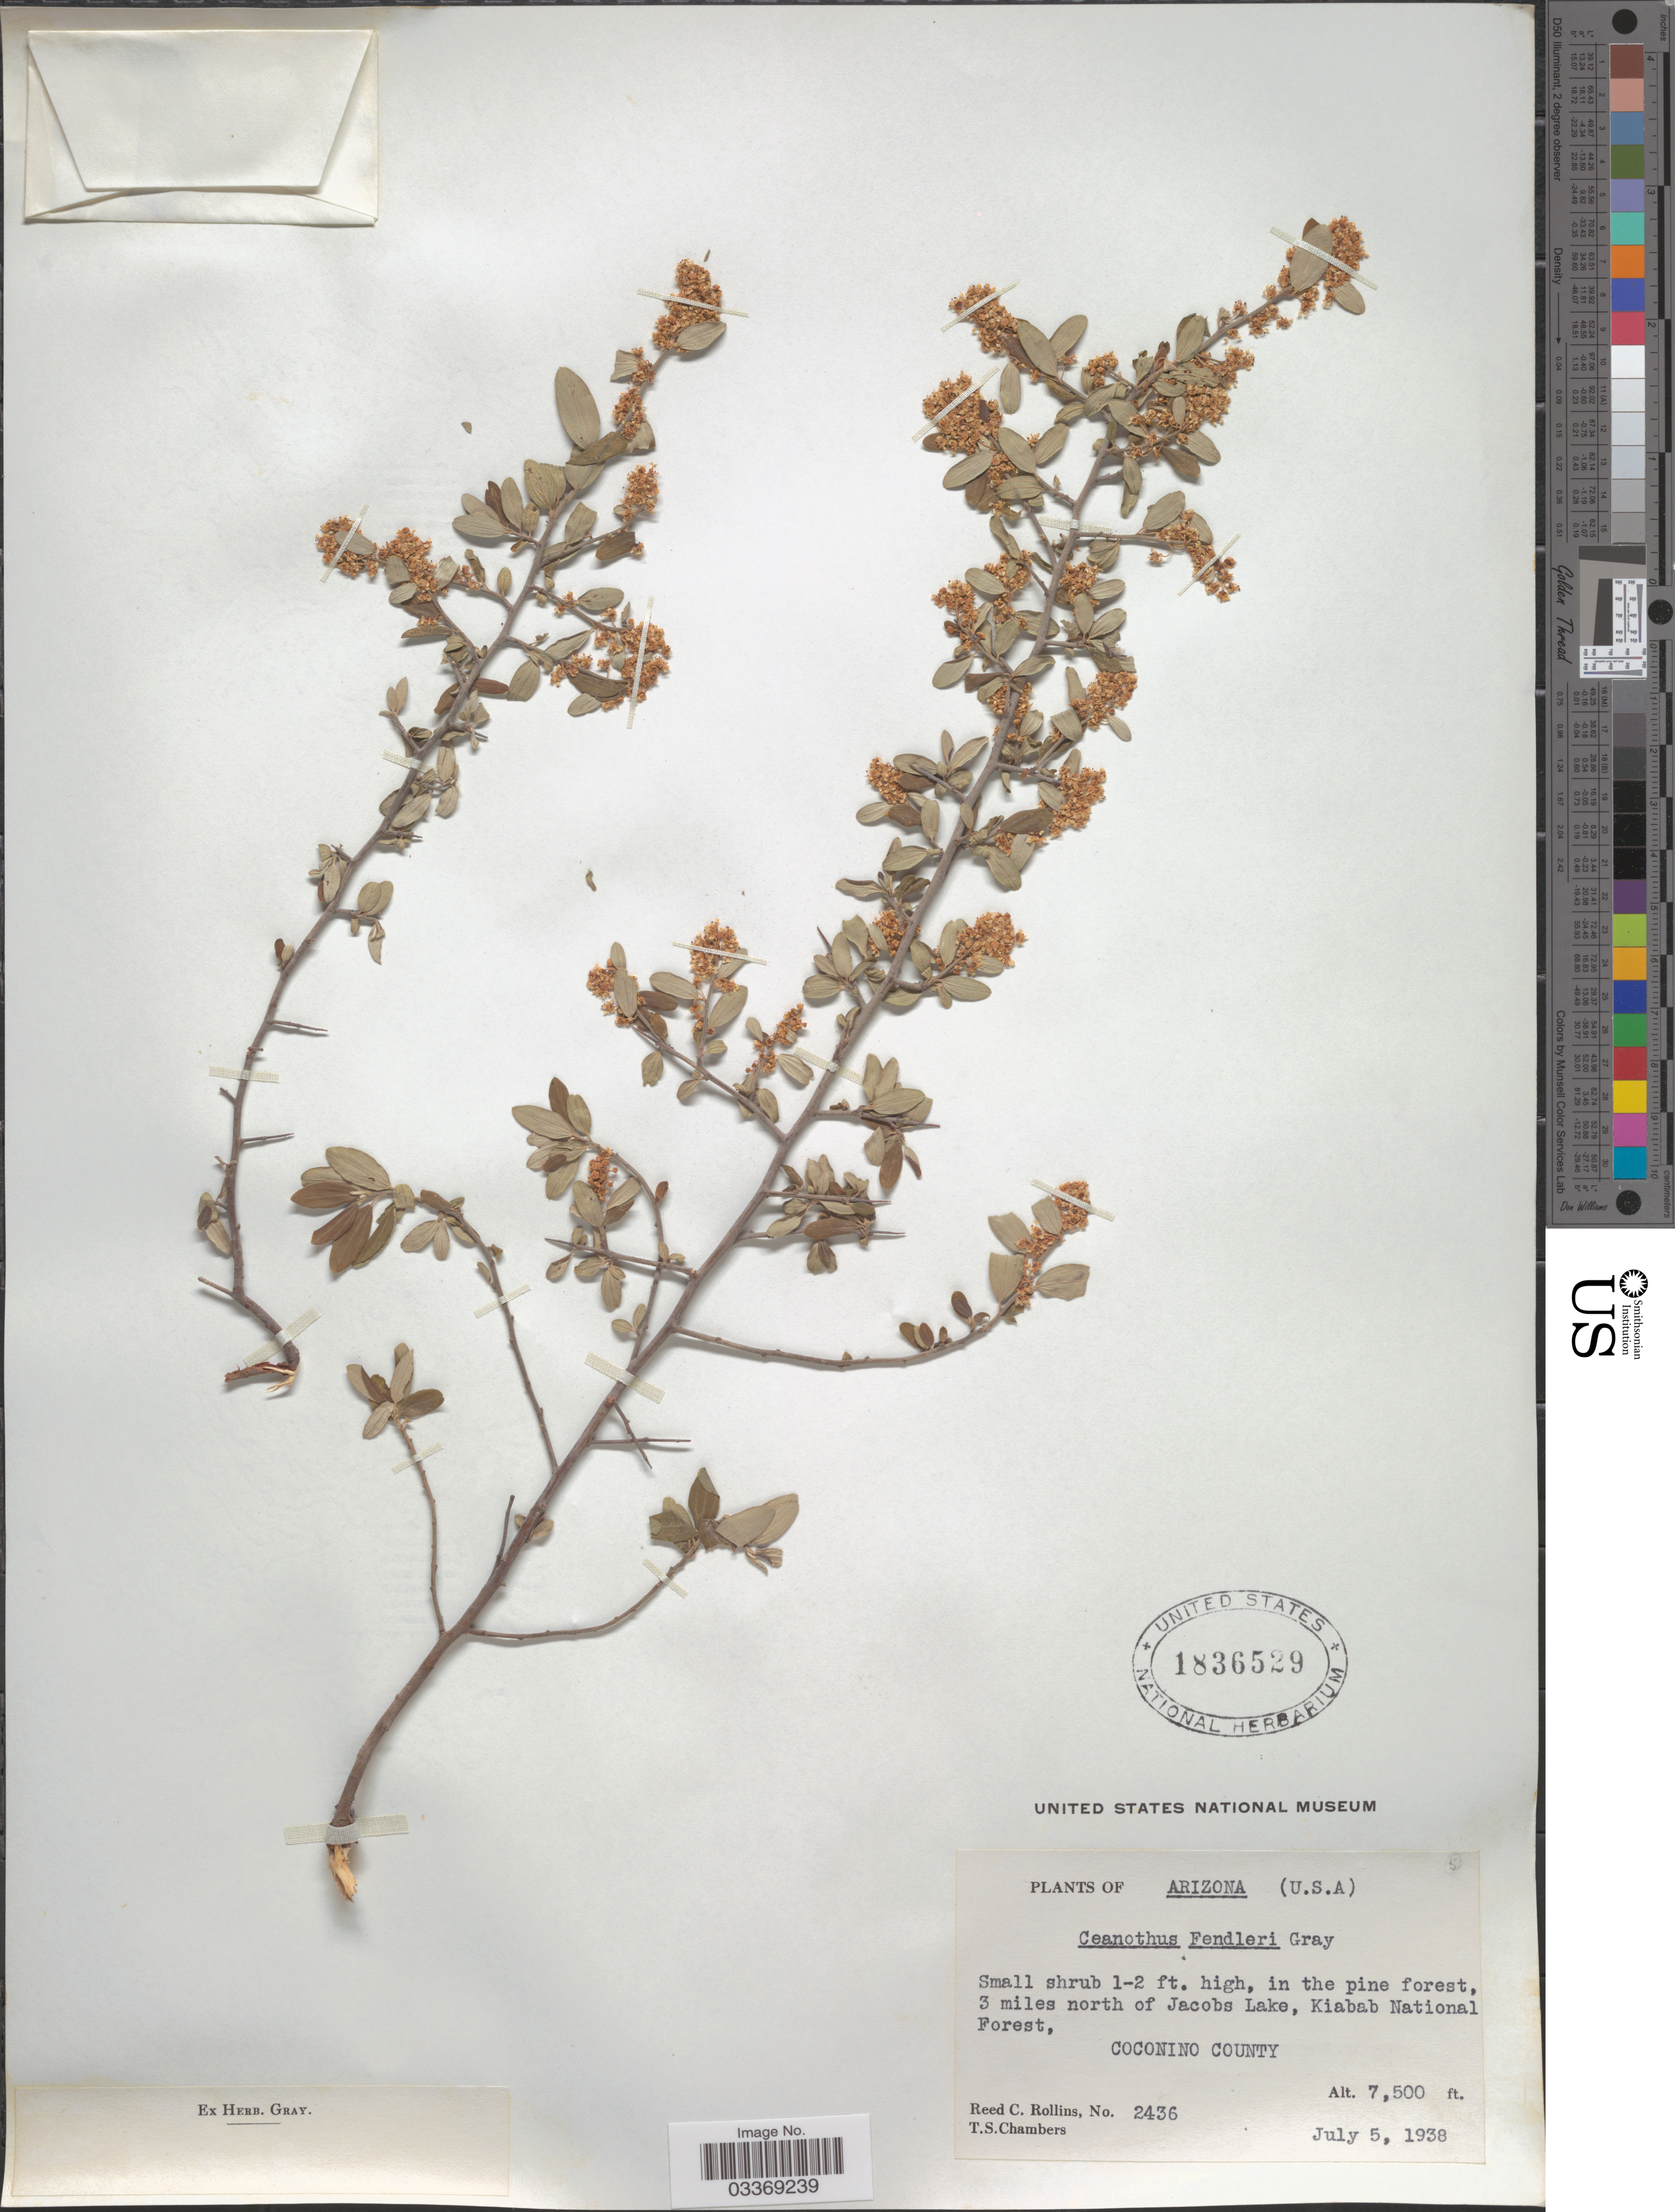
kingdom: Plantae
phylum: Tracheophyta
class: Magnoliopsida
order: Rosales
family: Rhamnaceae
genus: Ceanothus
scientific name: Ceanothus fendleri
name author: A. Gray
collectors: R. C. Rollins & T. Chambers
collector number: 2436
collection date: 1938-07-05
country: United States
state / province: Arizona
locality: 3 miles north of Jacobs Lake, Kiabab National Forest, Coconino County.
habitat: in the pine forest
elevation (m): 2286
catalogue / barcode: US 1836529